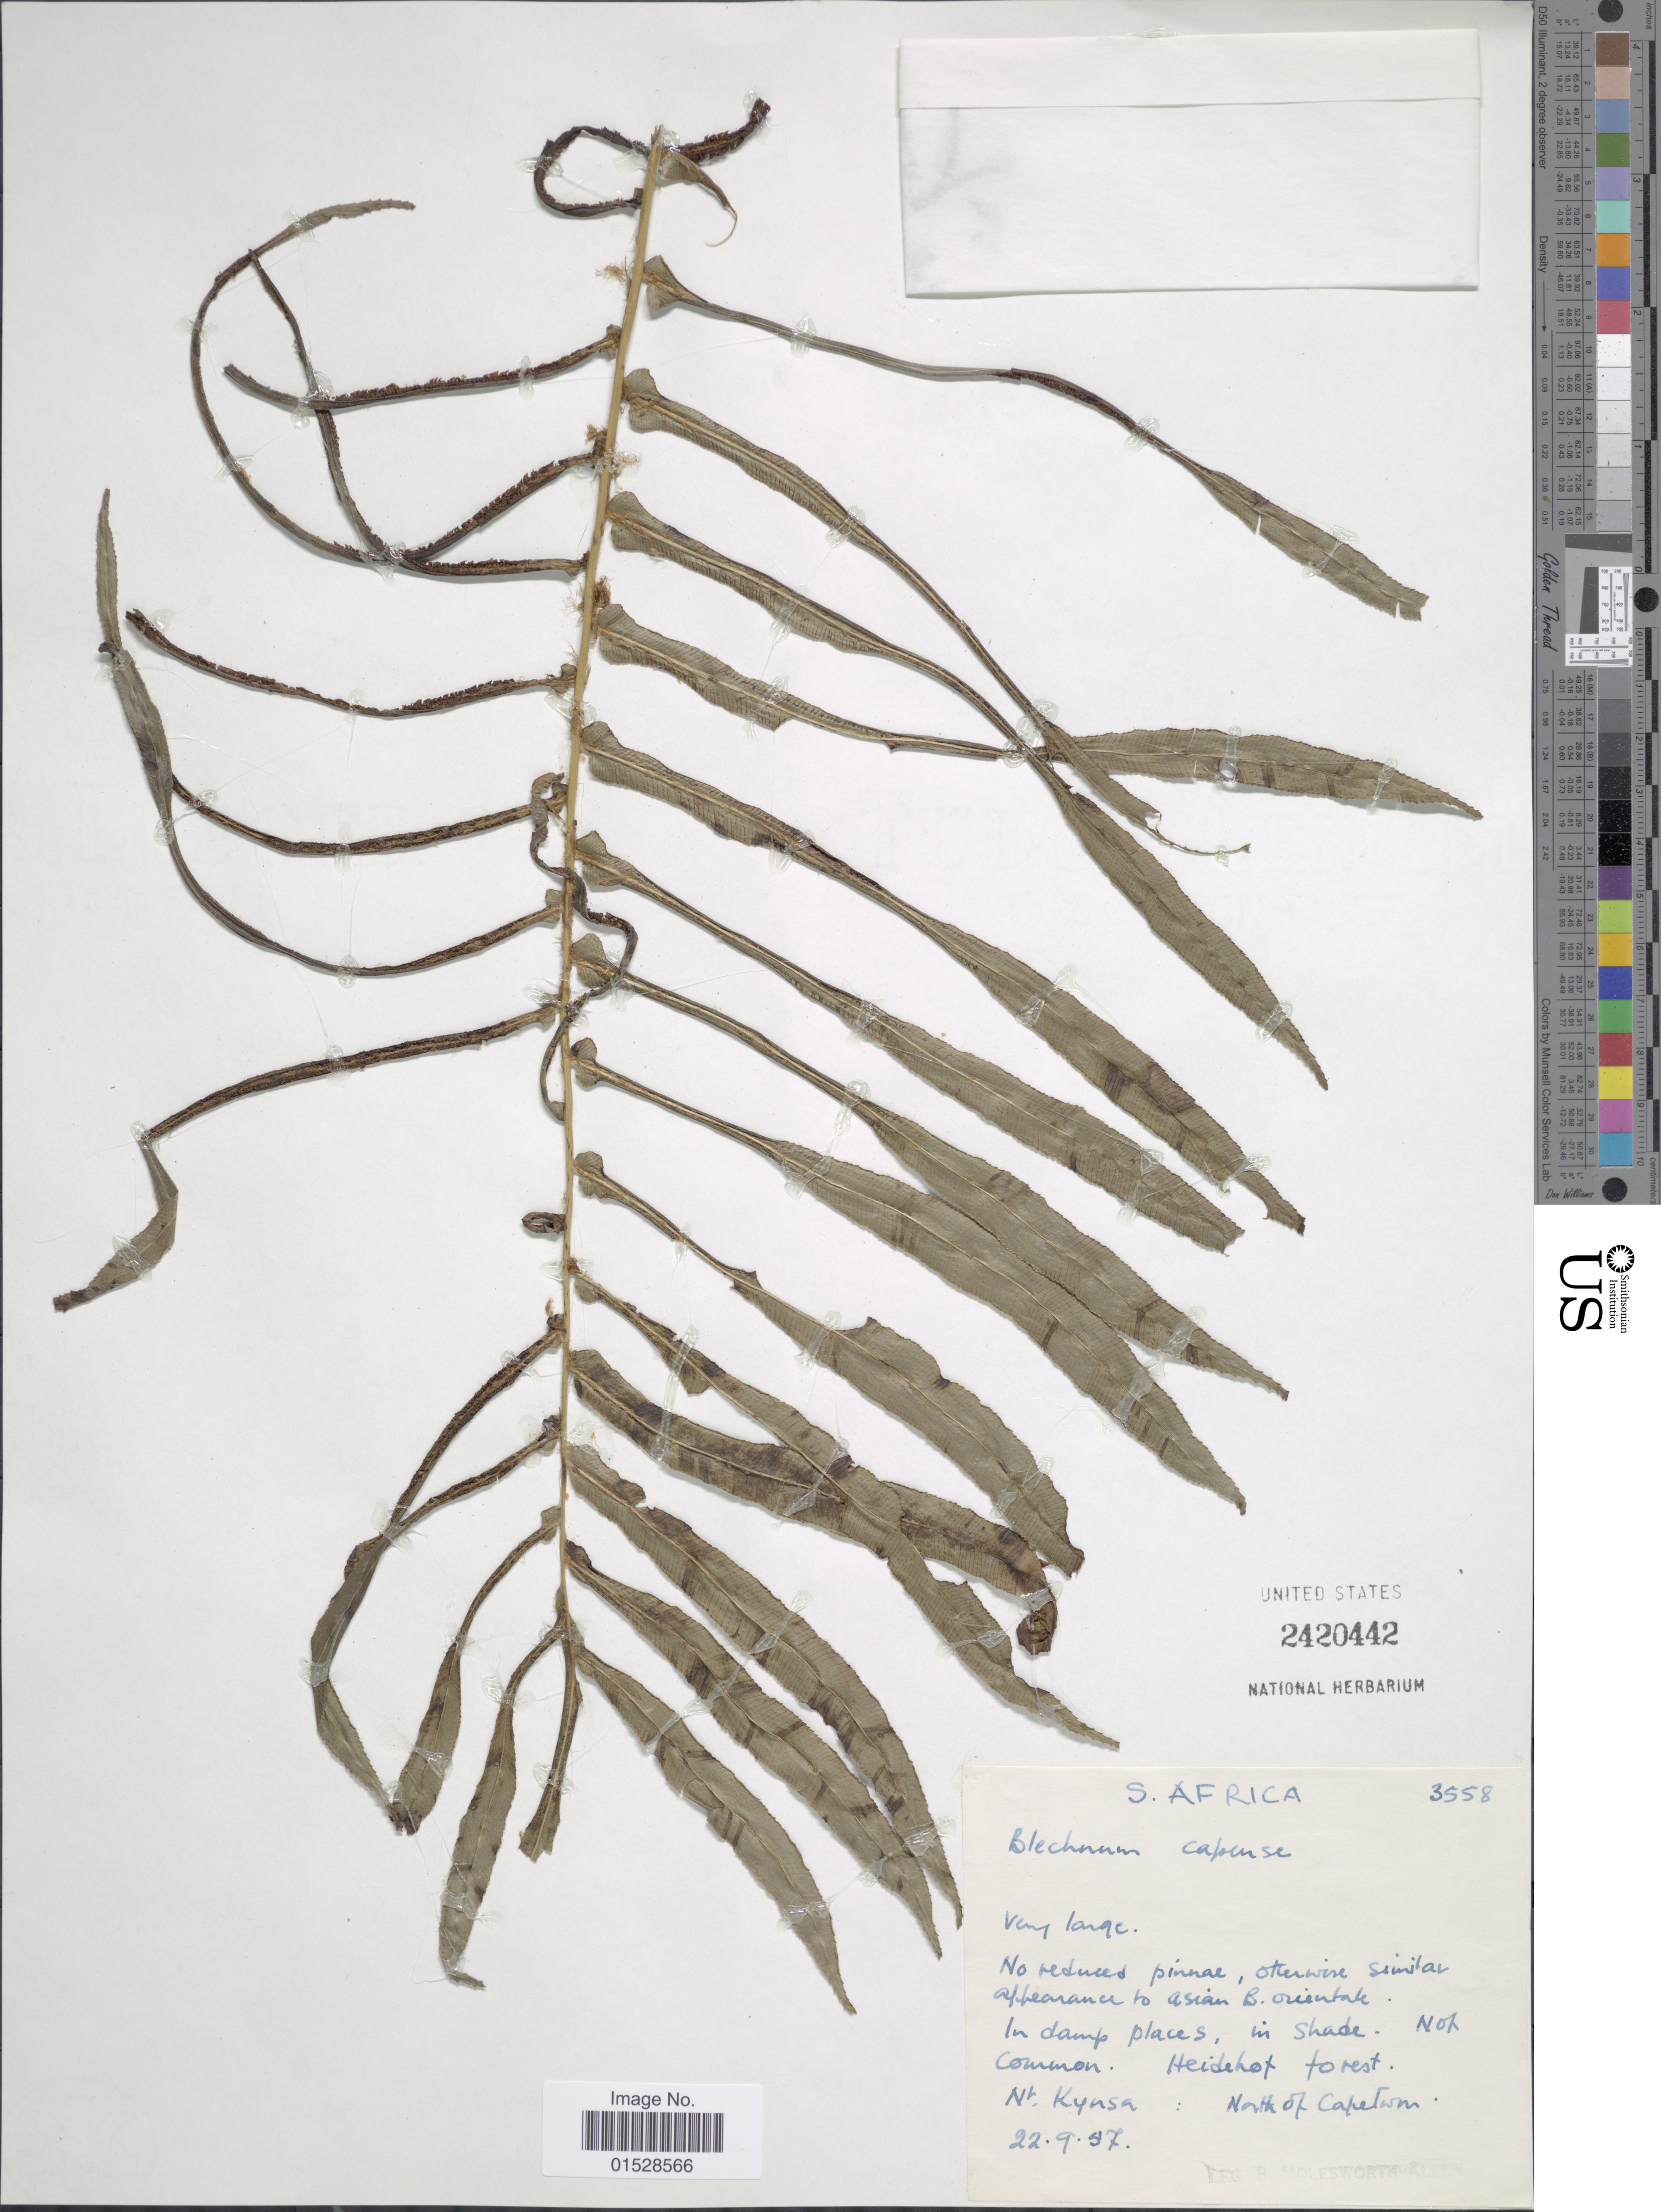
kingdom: Plantae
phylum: Tracheophyta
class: Polypodiopsida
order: Polypodiales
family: Blechnaceae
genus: Blechnum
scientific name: Blechnum capense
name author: (L.) Schltdl.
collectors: B. E. G. Molesworth-Allen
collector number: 3558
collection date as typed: Transcribed d/m/y: 22/9/57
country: South Africa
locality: S. Africa, Nr. Kynsa, North of Capetown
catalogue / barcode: US 2420442